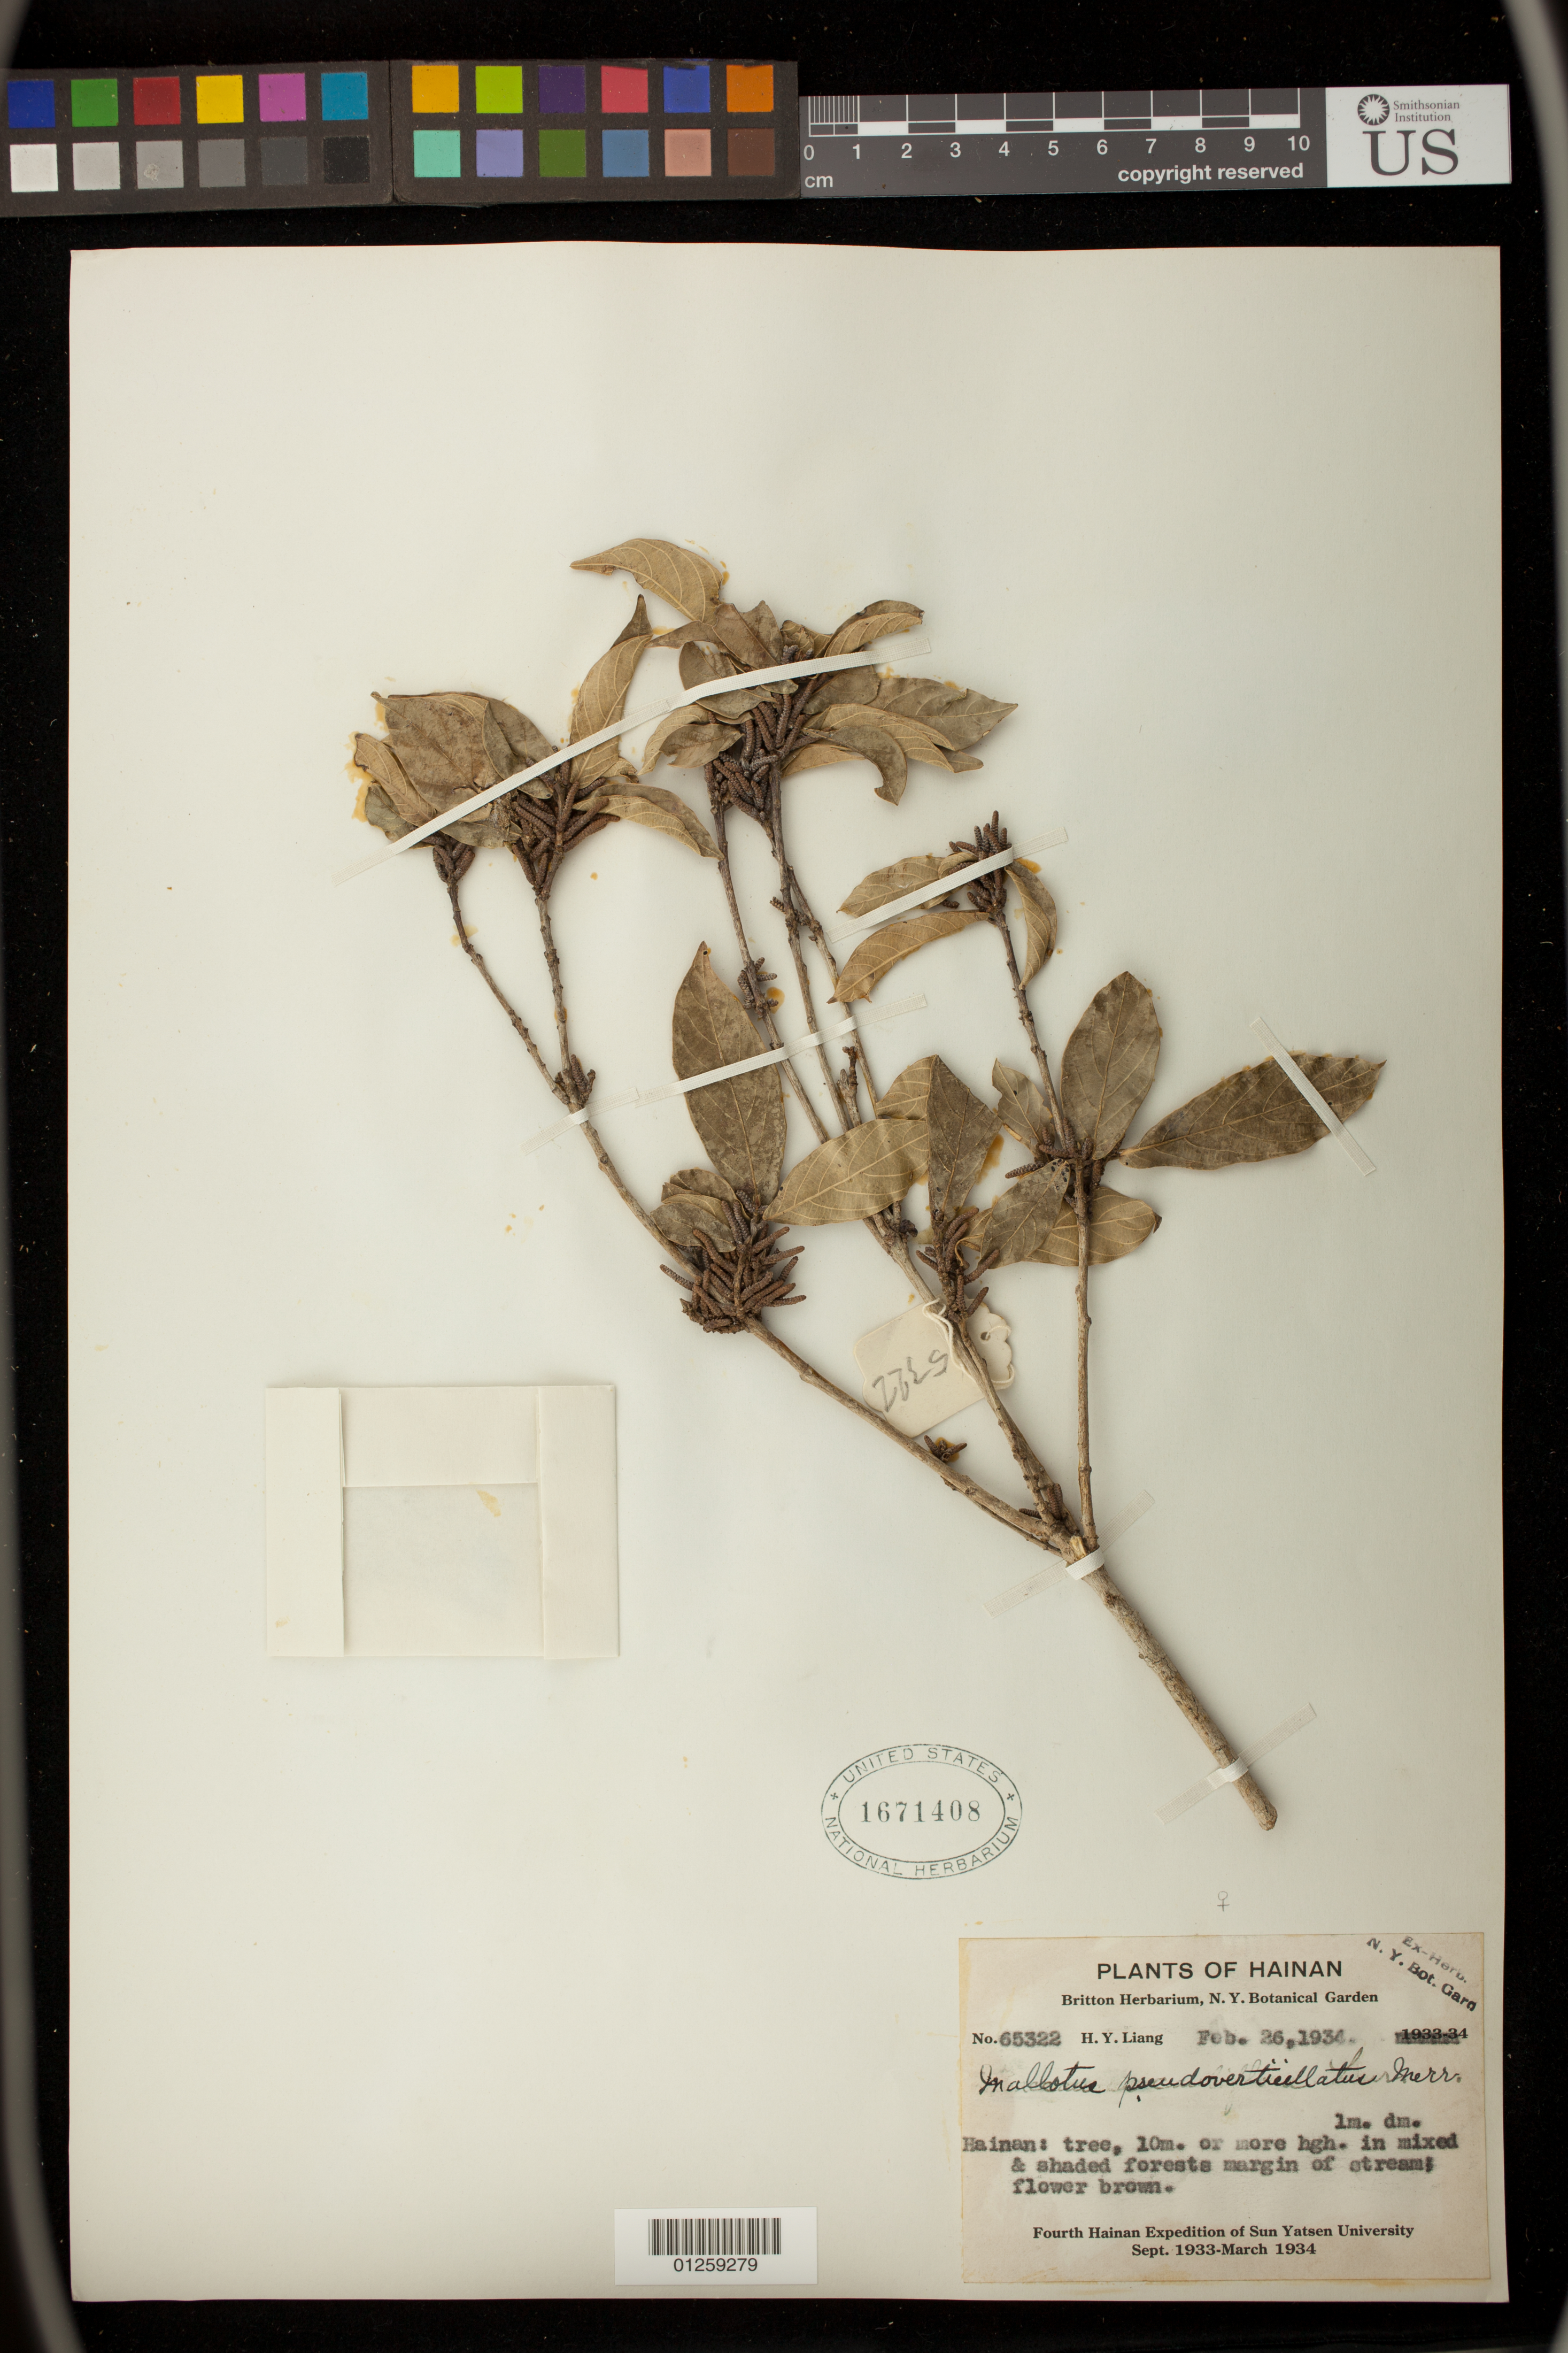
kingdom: Plantae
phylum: Tracheophyta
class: Magnoliopsida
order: Malpighiales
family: Euphorbiaceae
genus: Mallotus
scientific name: Mallotus pseudoverticillatus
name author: Merr.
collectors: H. Y. Liang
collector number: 65322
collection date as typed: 26 Feb 1934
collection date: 1934-02-26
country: China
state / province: Hainan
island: Hainan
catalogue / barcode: US 1671408